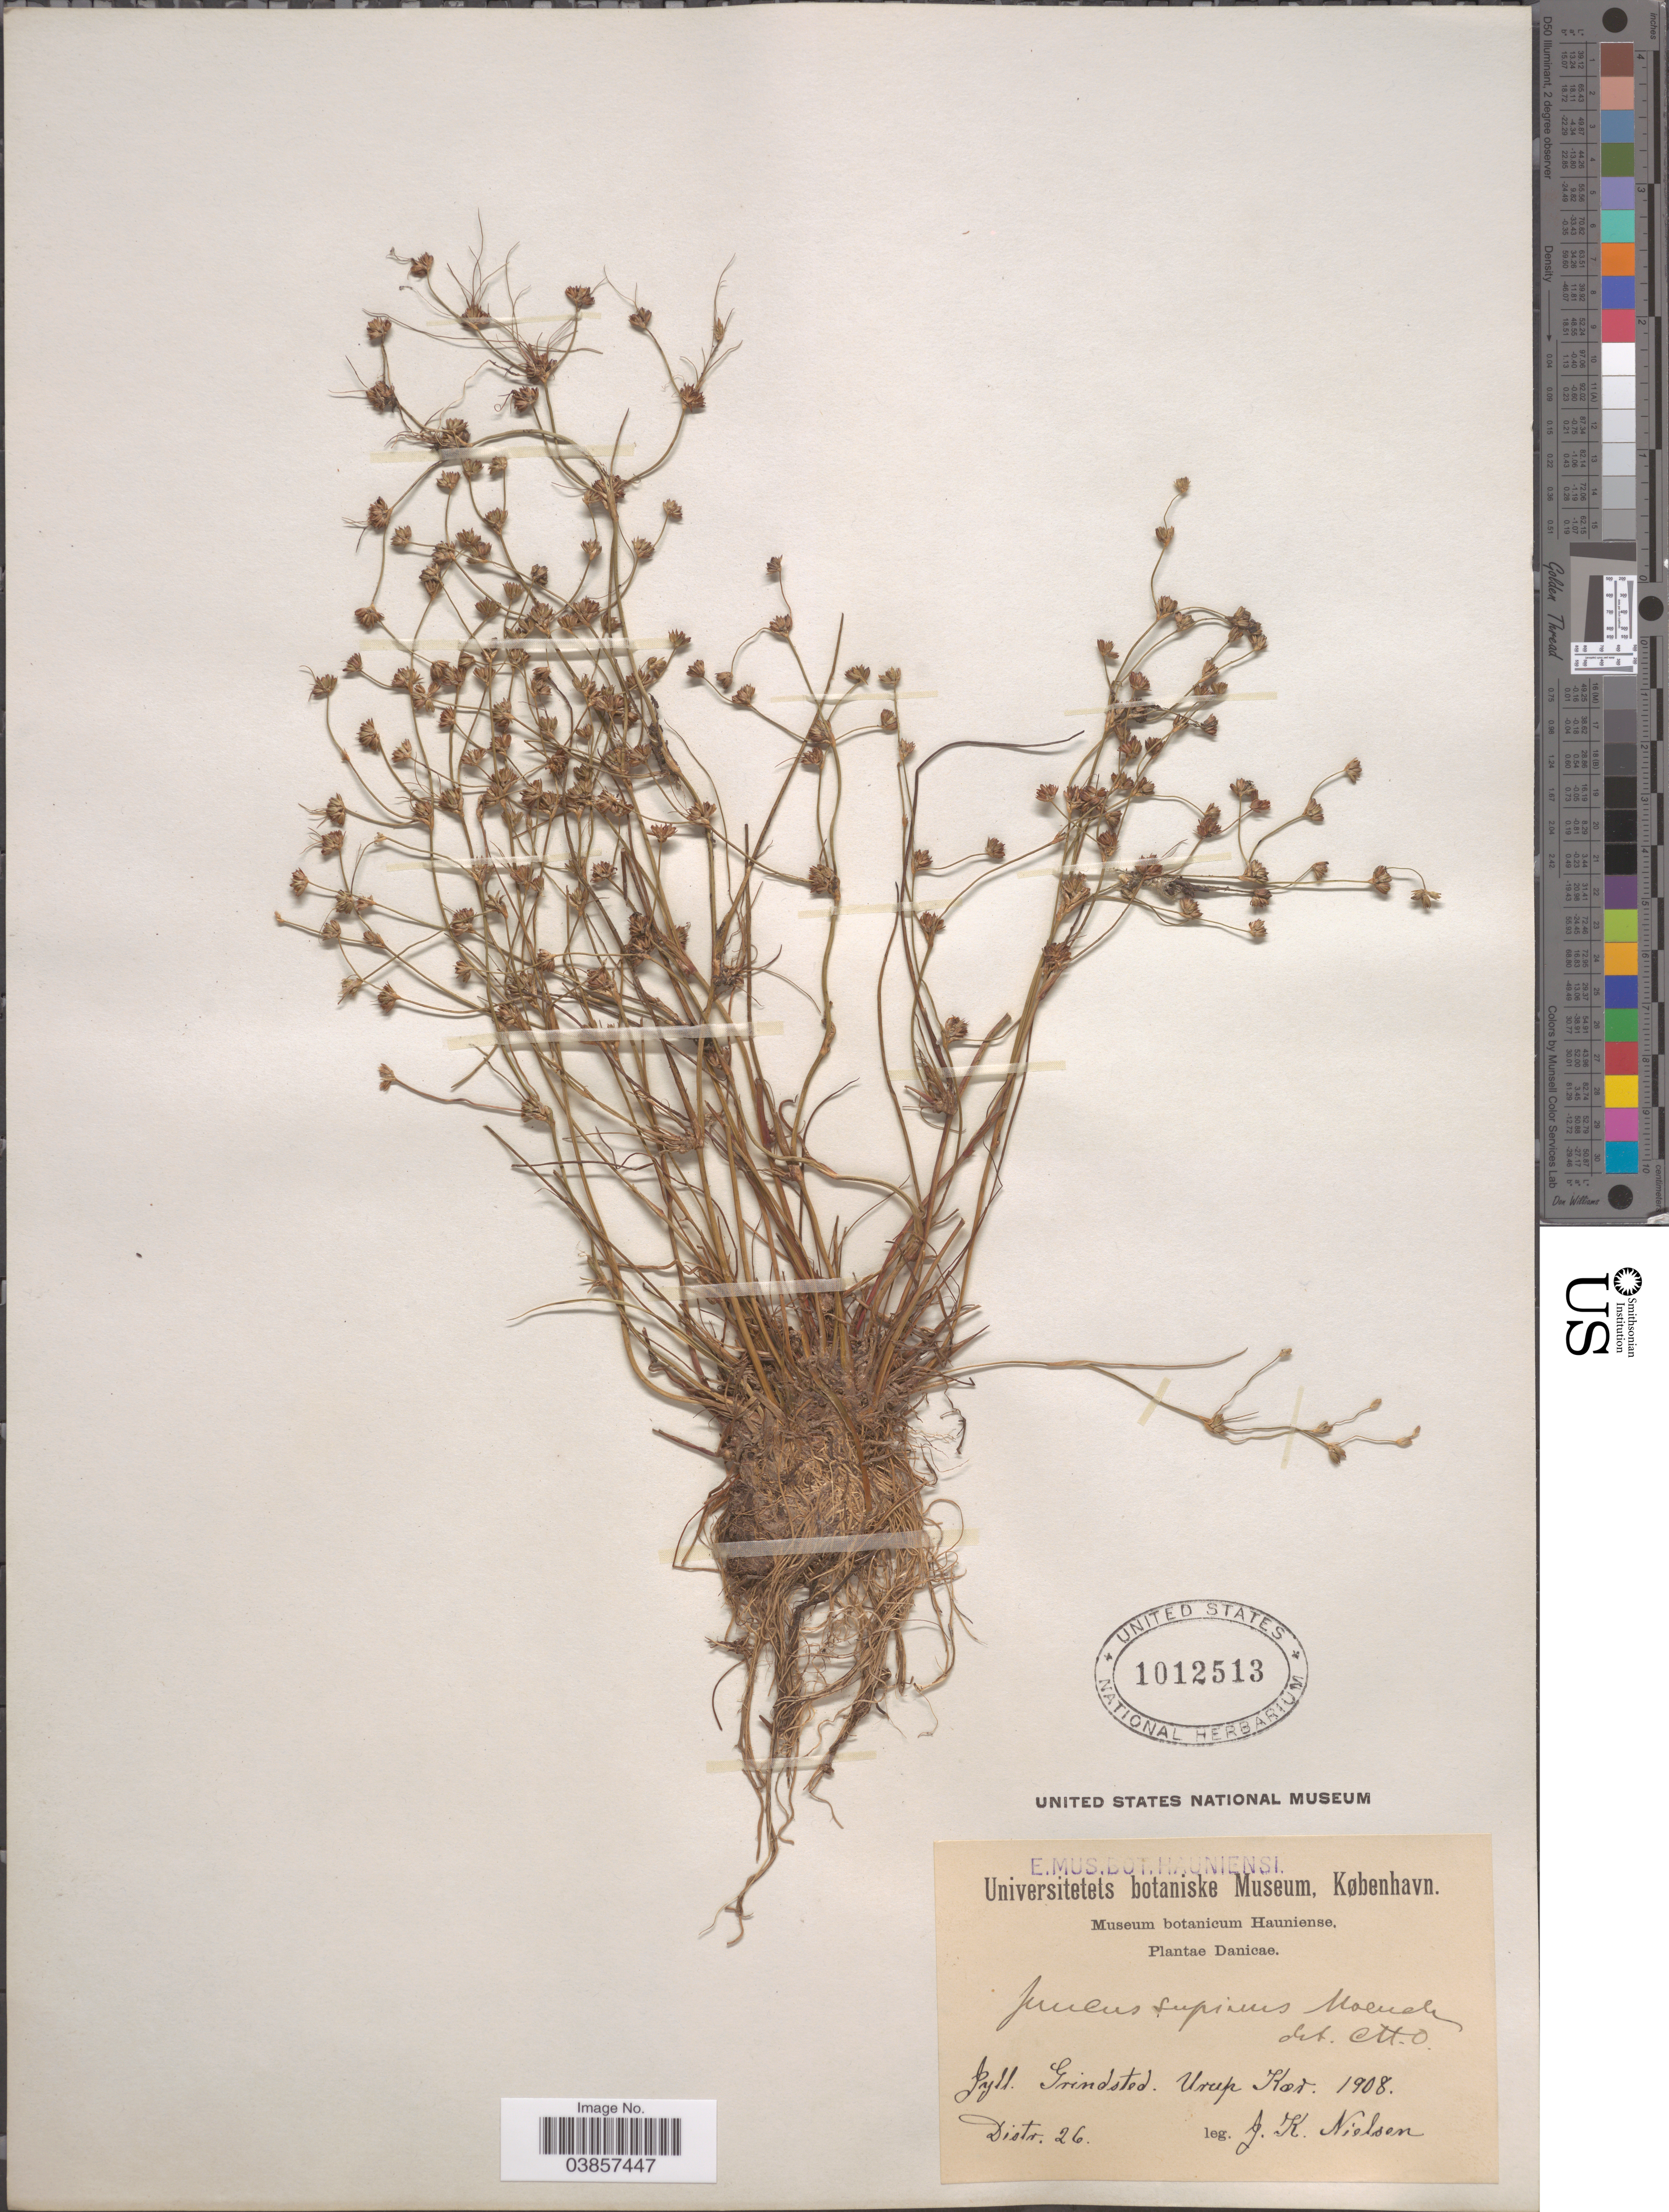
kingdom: Plantae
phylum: Tracheophyta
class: Liliopsida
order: Poales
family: Juncaceae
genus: Juncus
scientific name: Juncus supinus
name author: Moench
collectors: J. Nielsen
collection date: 1908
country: Denmark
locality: Danicæ. Jyll. Grinsted. Urup Kør. Distr. 26.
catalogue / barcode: US 1012513